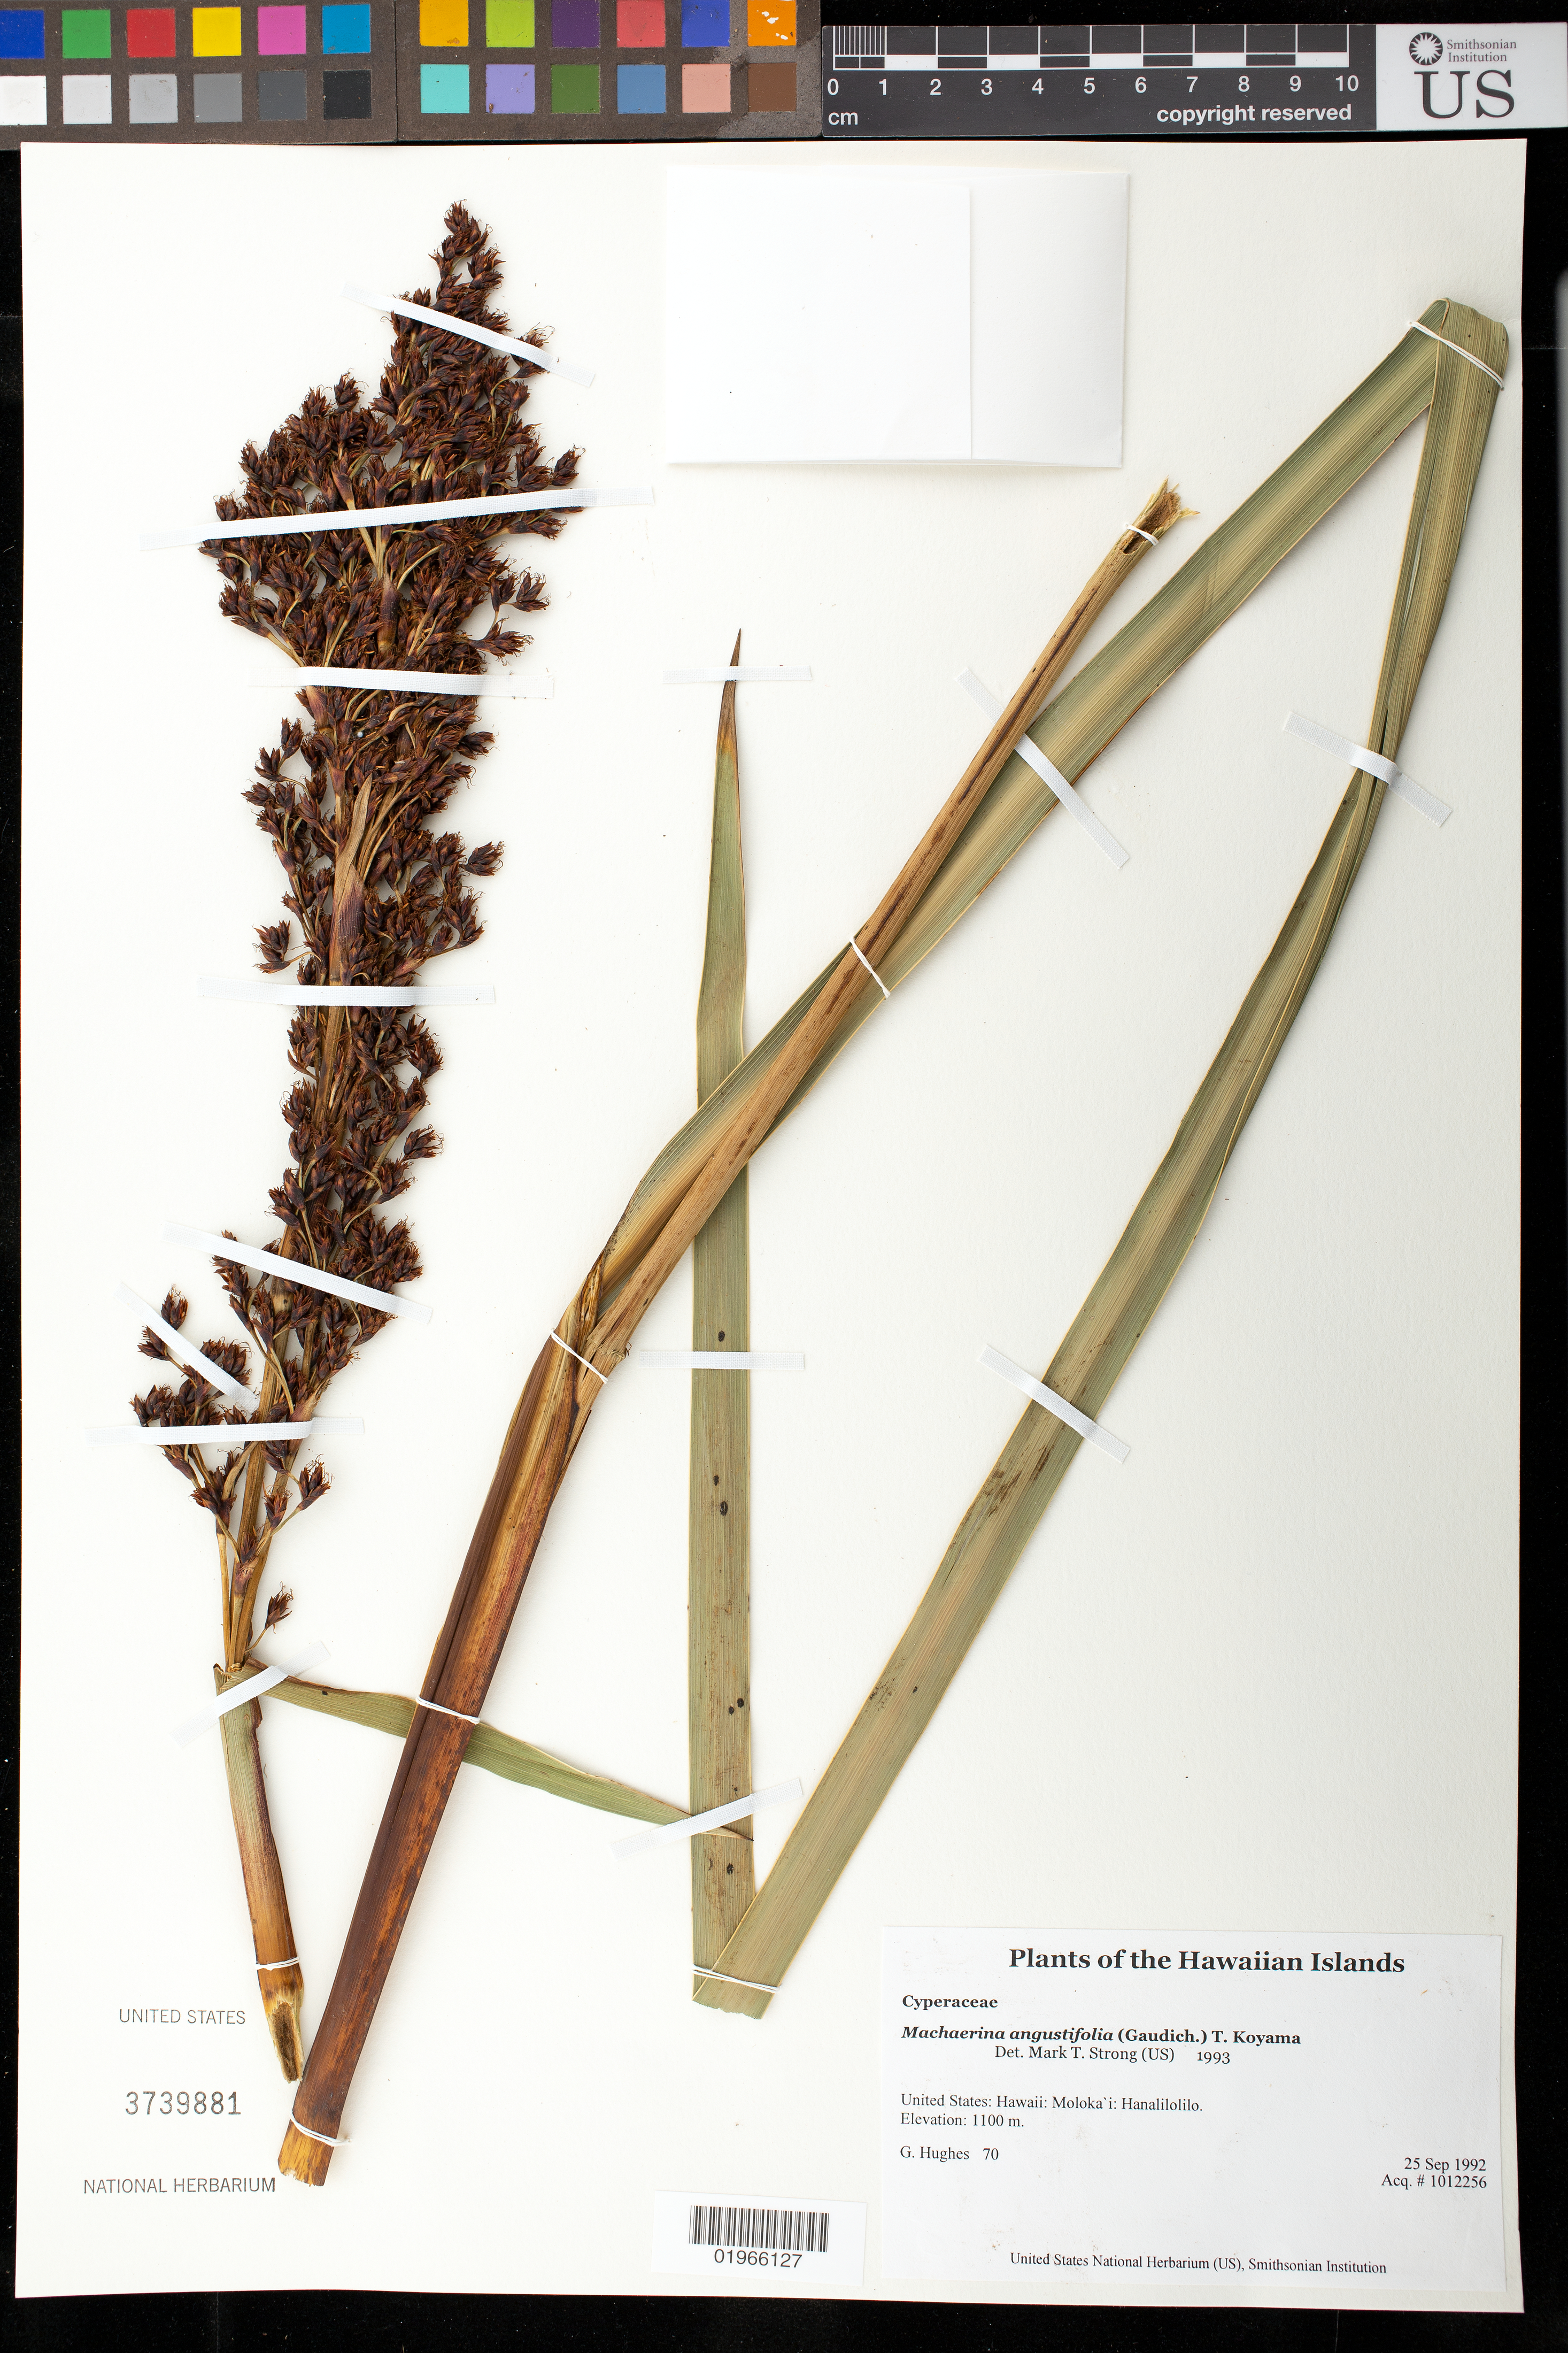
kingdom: Plantae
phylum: Tracheophyta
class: Liliopsida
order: Poales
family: Cyperaceae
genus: Machaerina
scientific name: Machaerina angustifolia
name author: (Gaudich.) T. Koyama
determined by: Strong, M. T., (US), Smithsonian Institution - National Museum of Natural History (UNITED STATES)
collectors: G. Hughes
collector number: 70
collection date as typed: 9-25-92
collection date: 1992-09-25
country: United States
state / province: Hawaii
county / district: Maui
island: Moloka'i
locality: Hanalilolilo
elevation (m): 1100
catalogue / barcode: US 3739881